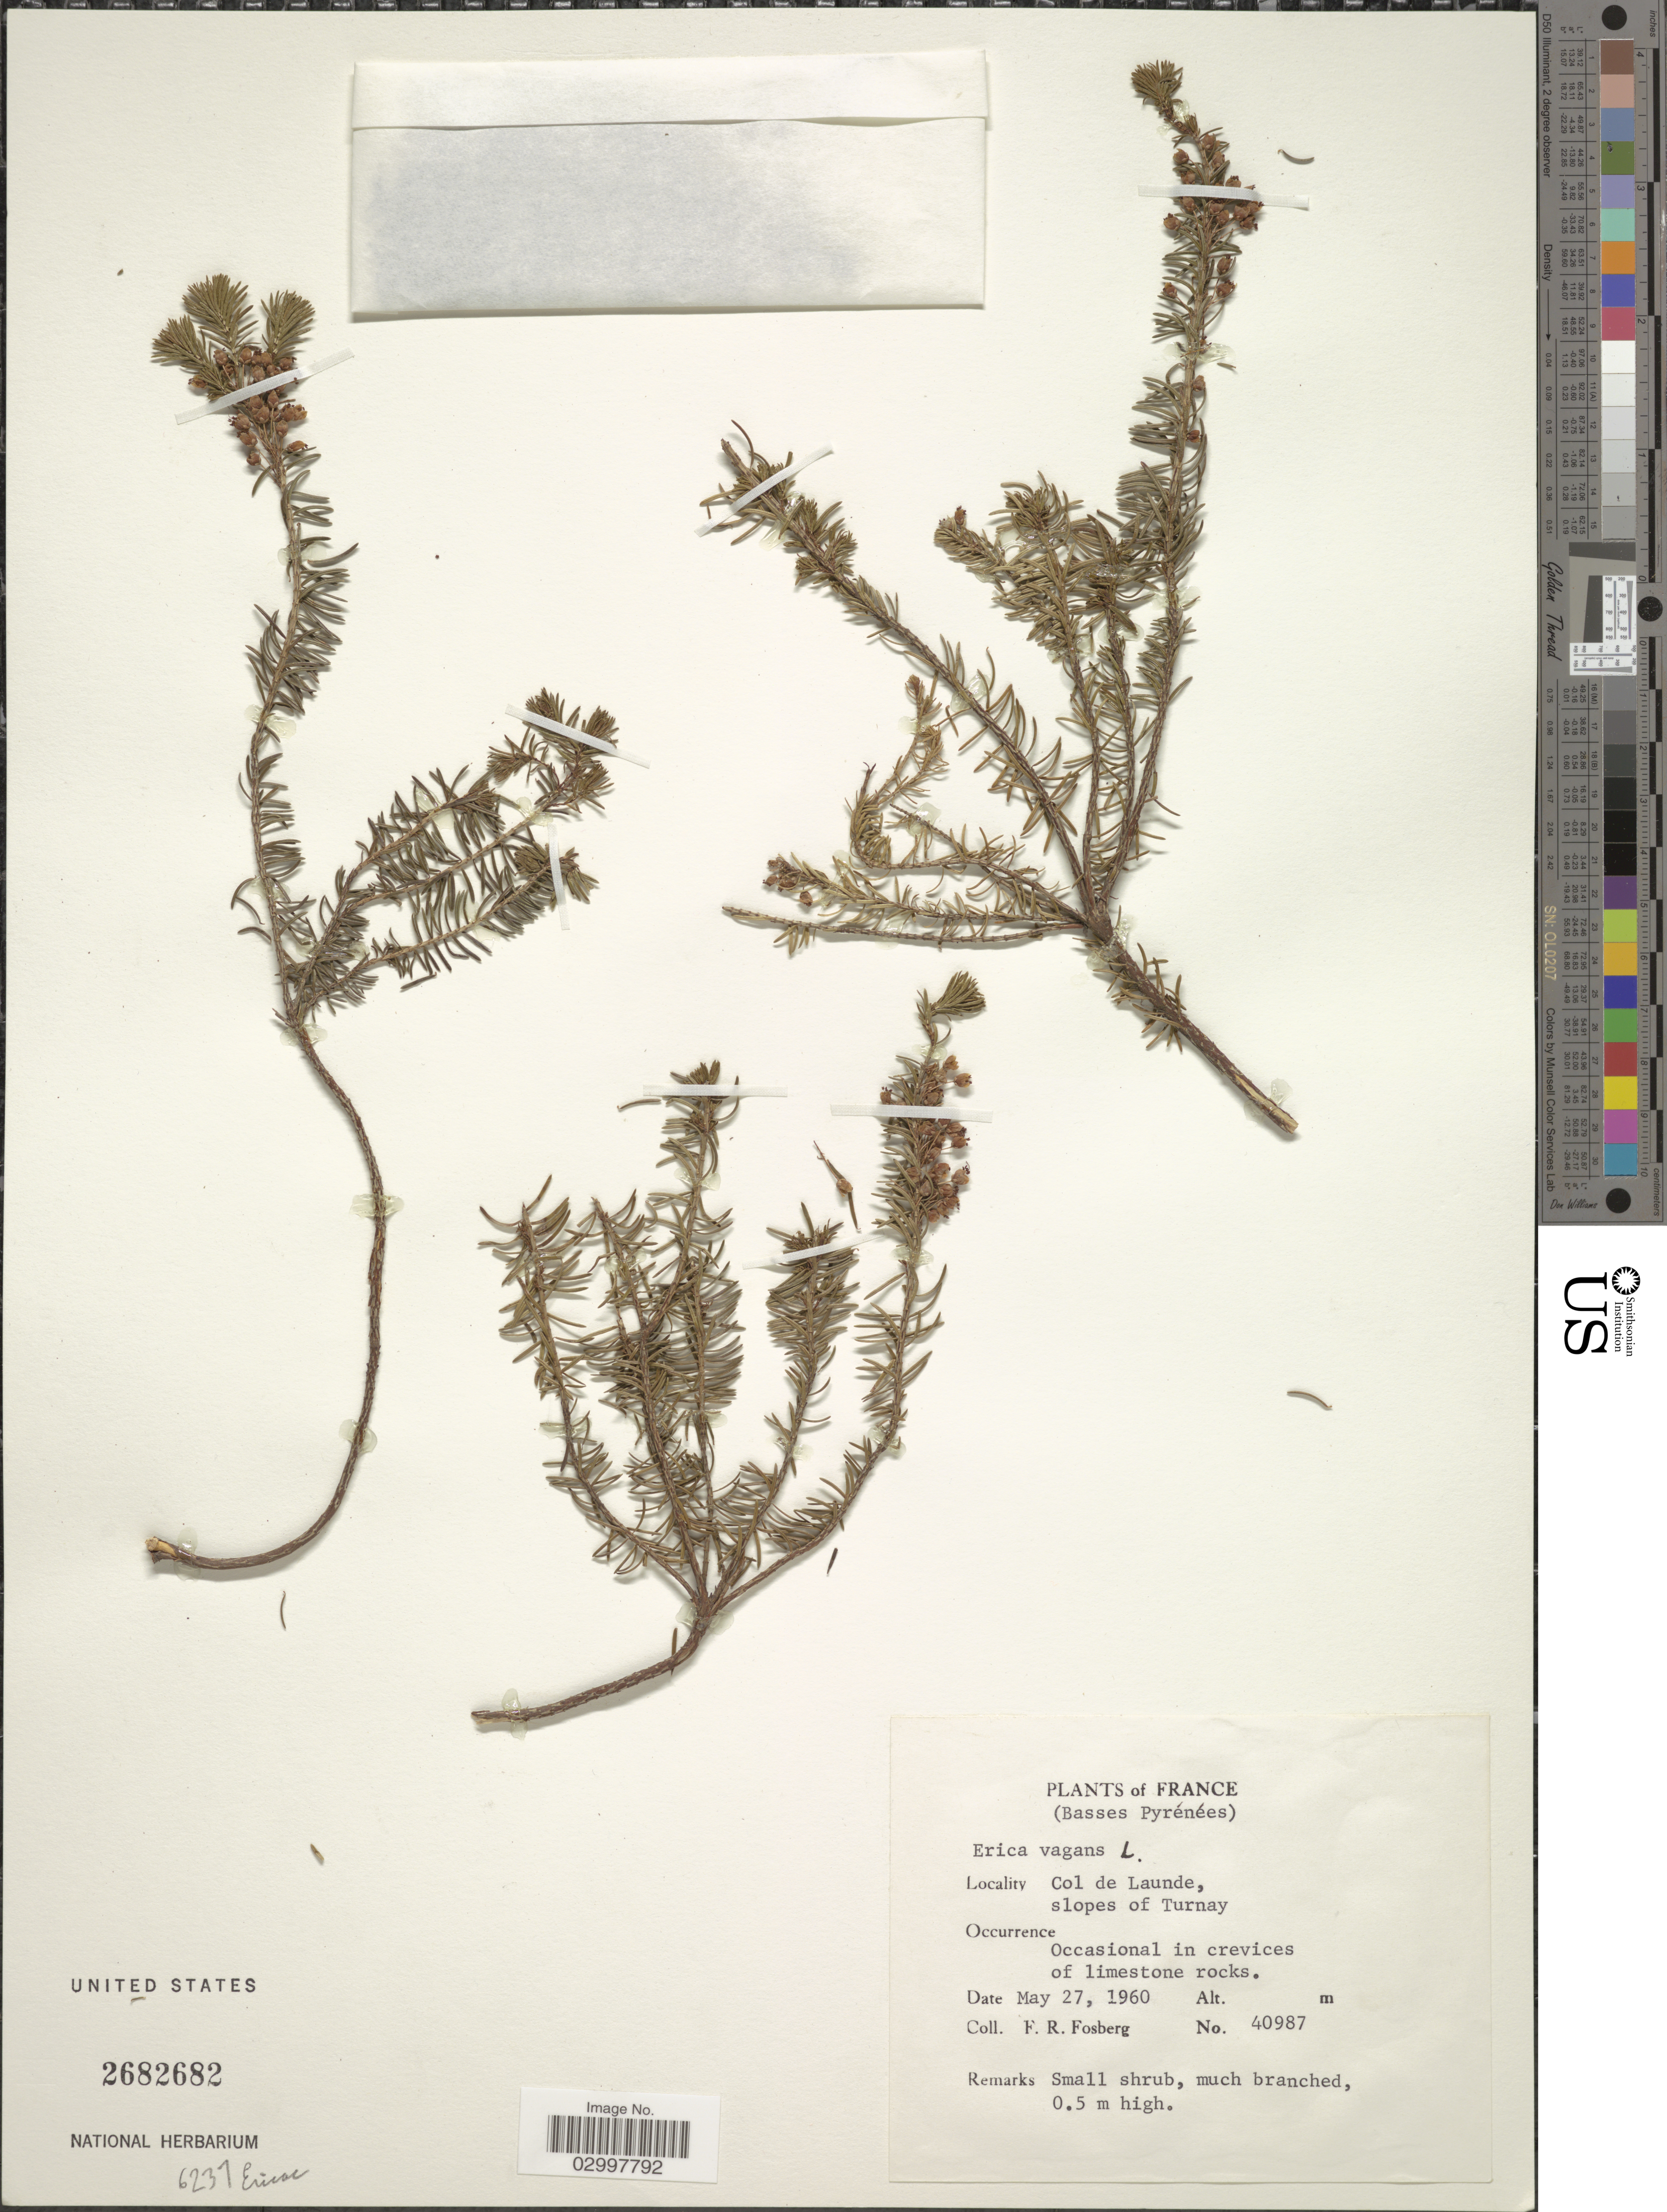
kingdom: Plantae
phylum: Tracheophyta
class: Magnoliopsida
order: Ericales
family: Ericaceae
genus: Erica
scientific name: Erica vagans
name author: L.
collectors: F. R. Fosberg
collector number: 40987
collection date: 1960-05-27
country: France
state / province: Nouvelle-Aquitaine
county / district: Pyrénées-Atlantiques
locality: (Basses Pyrénées). Col de Launde, slopes of Turnay.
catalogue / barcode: US 2682682